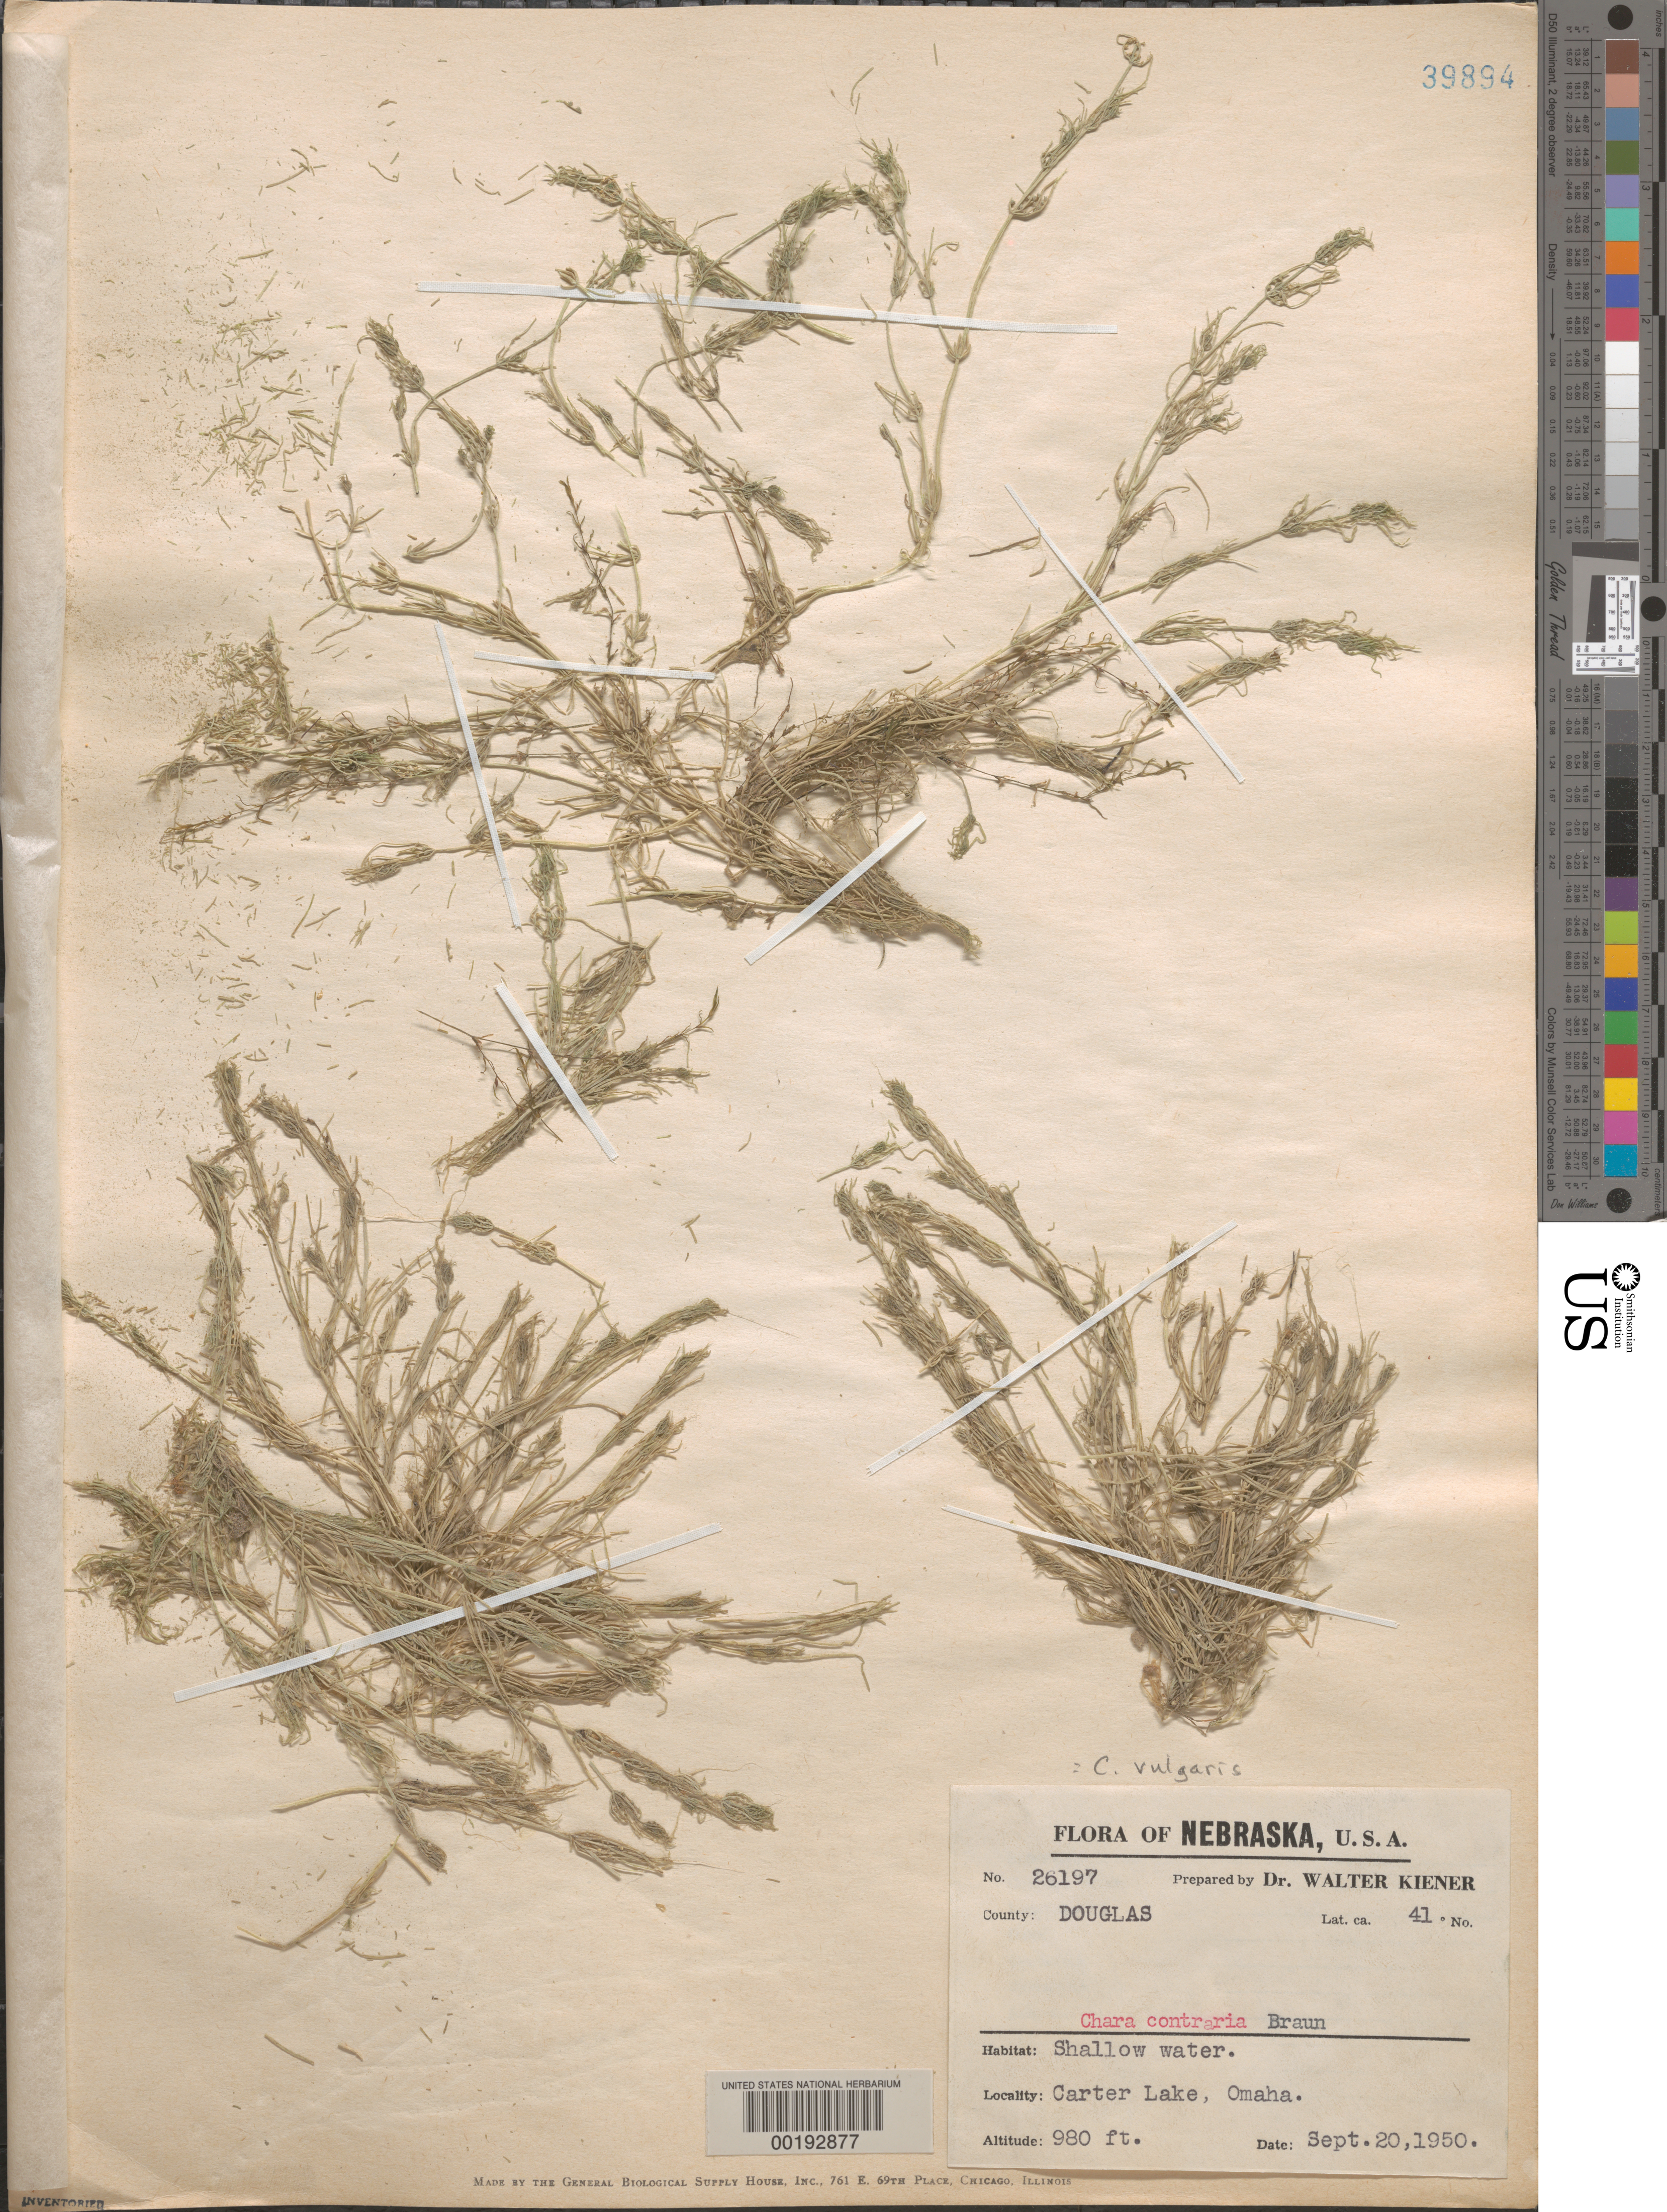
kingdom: Plantae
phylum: Charophyta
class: Charophyceae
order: Charales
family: Characeae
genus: Chara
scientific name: Chara vulgaris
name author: L.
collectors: W. B. Kiener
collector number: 26197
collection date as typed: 20 Sep 1950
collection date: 1950-09-20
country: United States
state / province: Nebraska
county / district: Douglas County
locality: Carter Lake, Omaha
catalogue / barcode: US 39894